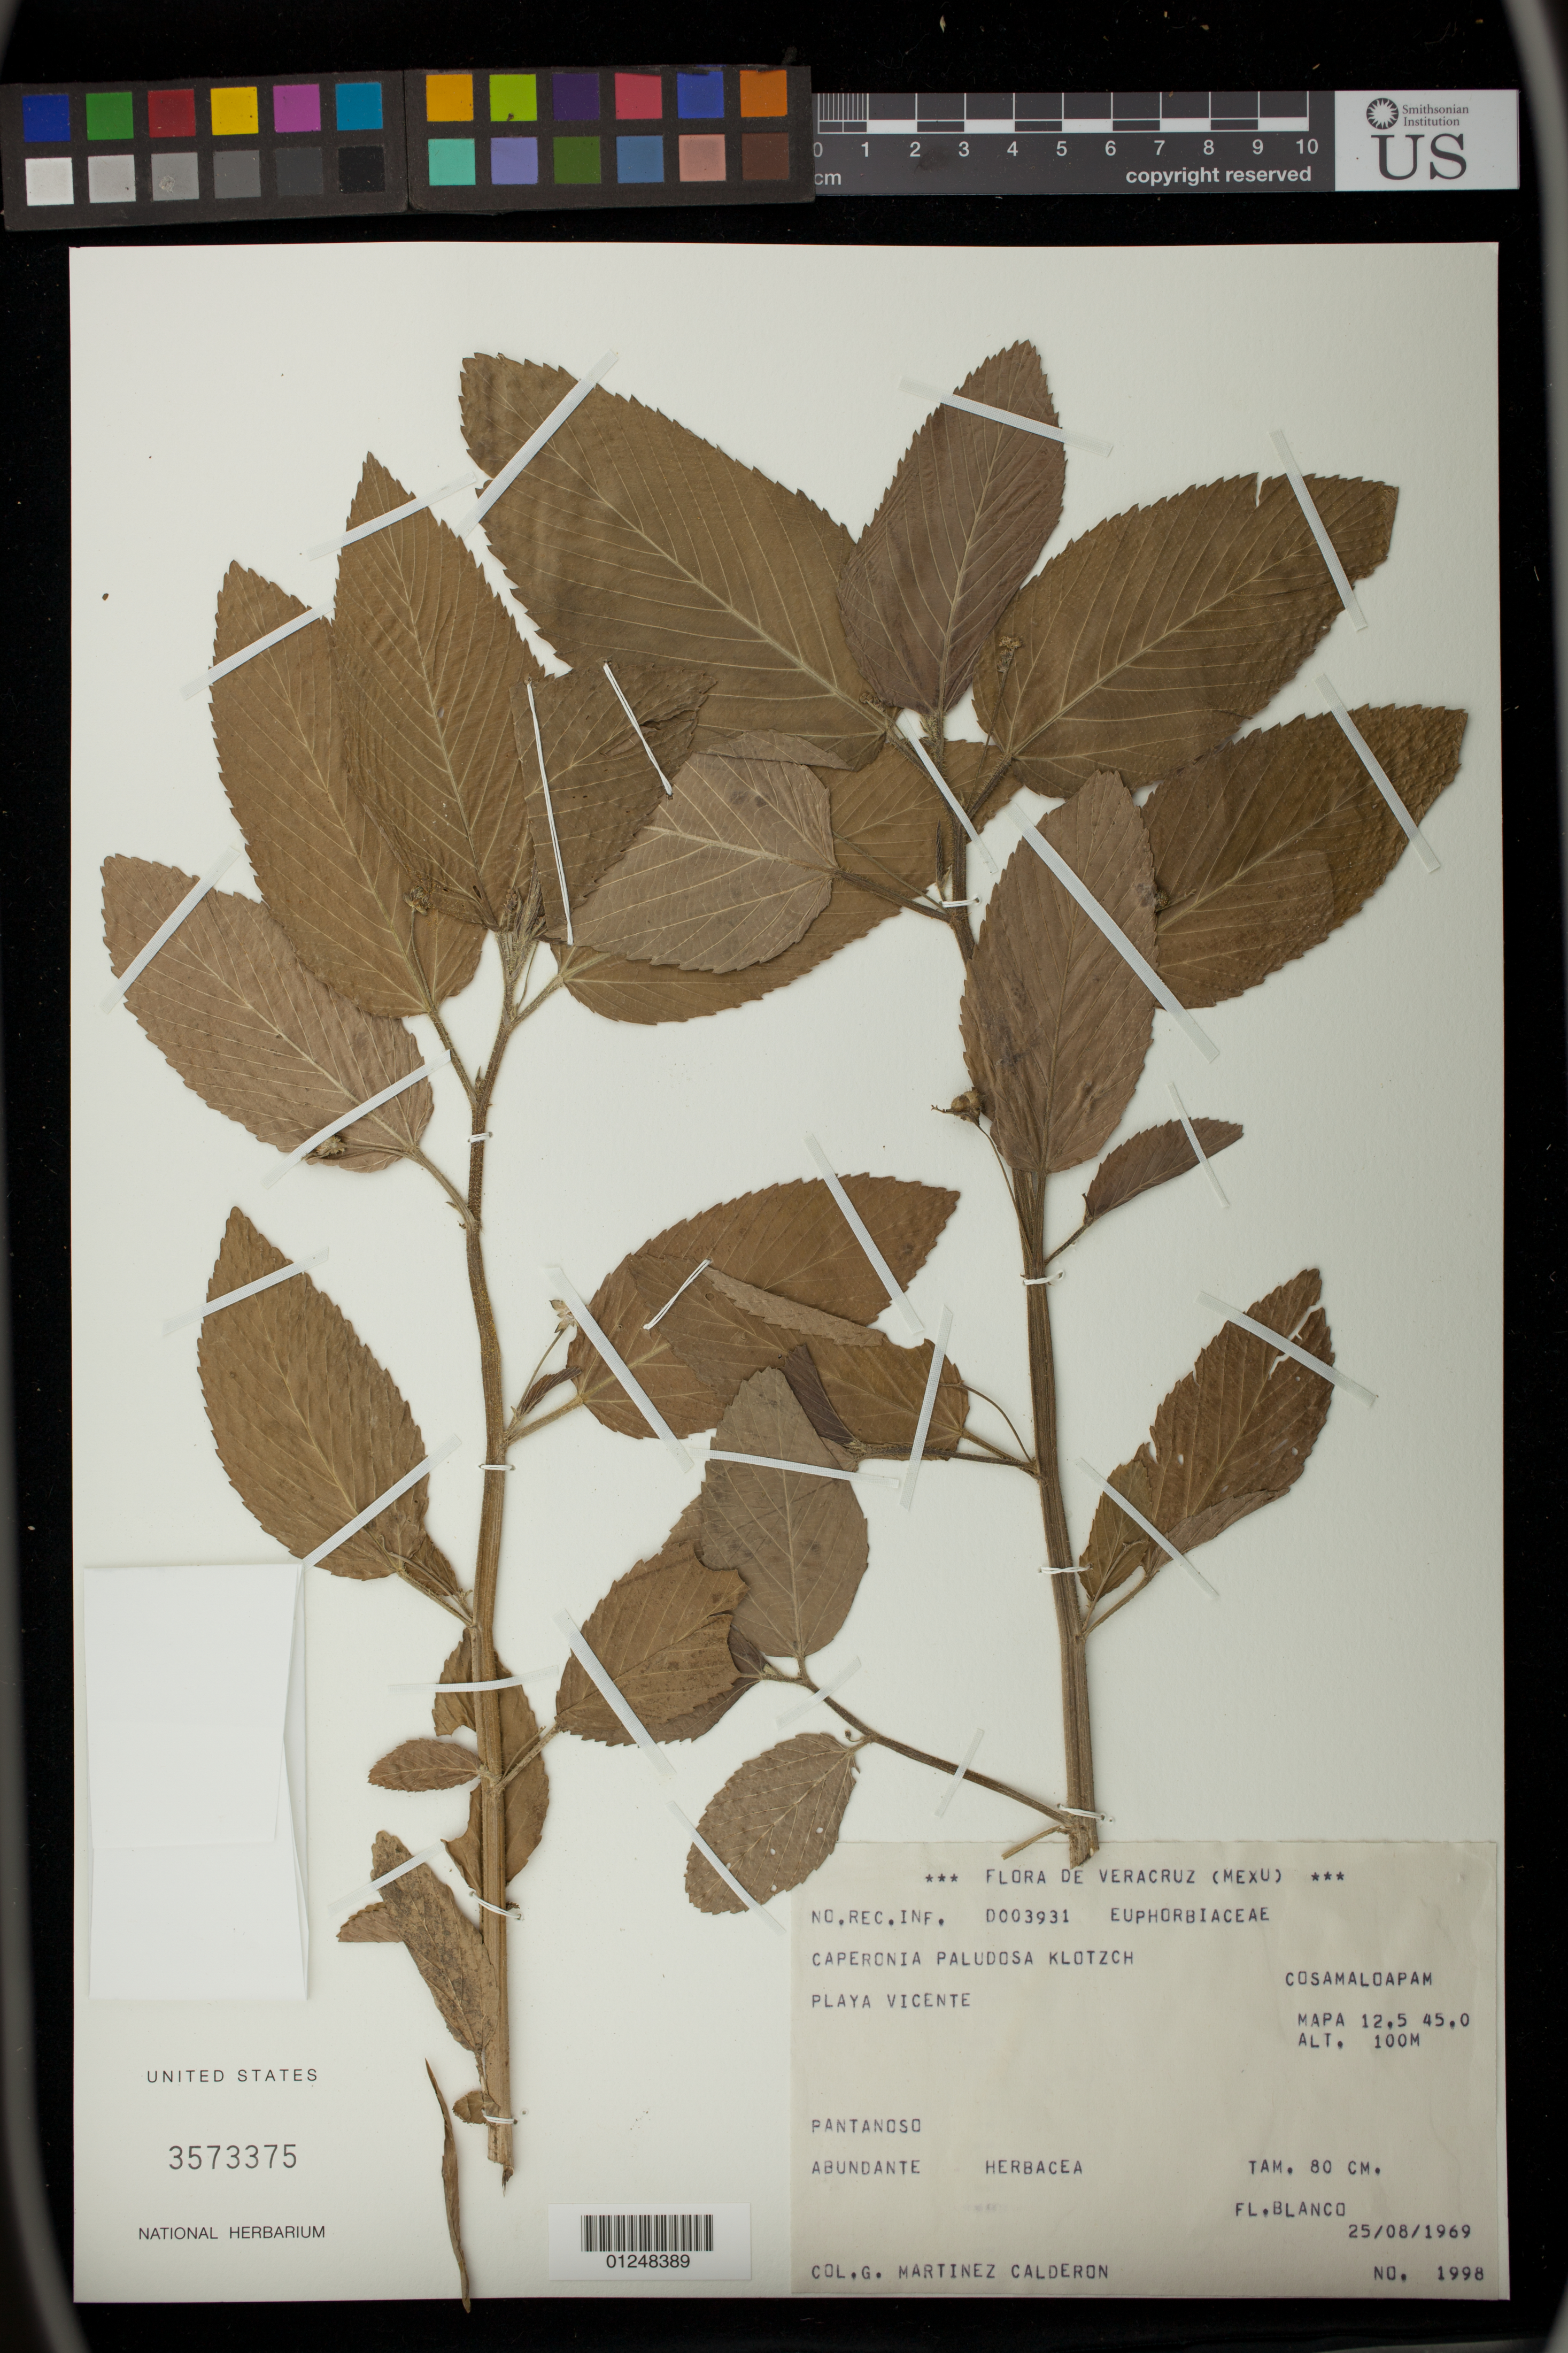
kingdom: Plantae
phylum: Tracheophyta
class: Magnoliopsida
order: Malpighiales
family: Euphorbiaceae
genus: Caperonia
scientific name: Caperonia castaneifolia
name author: (L.) A. St.-Hil.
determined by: Külkamp, Josimar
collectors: G. Martínez Calderón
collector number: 1998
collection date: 1969-08-25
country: Mexico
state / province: Veracruz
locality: Playa Vicente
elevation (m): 100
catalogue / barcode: US 3573375